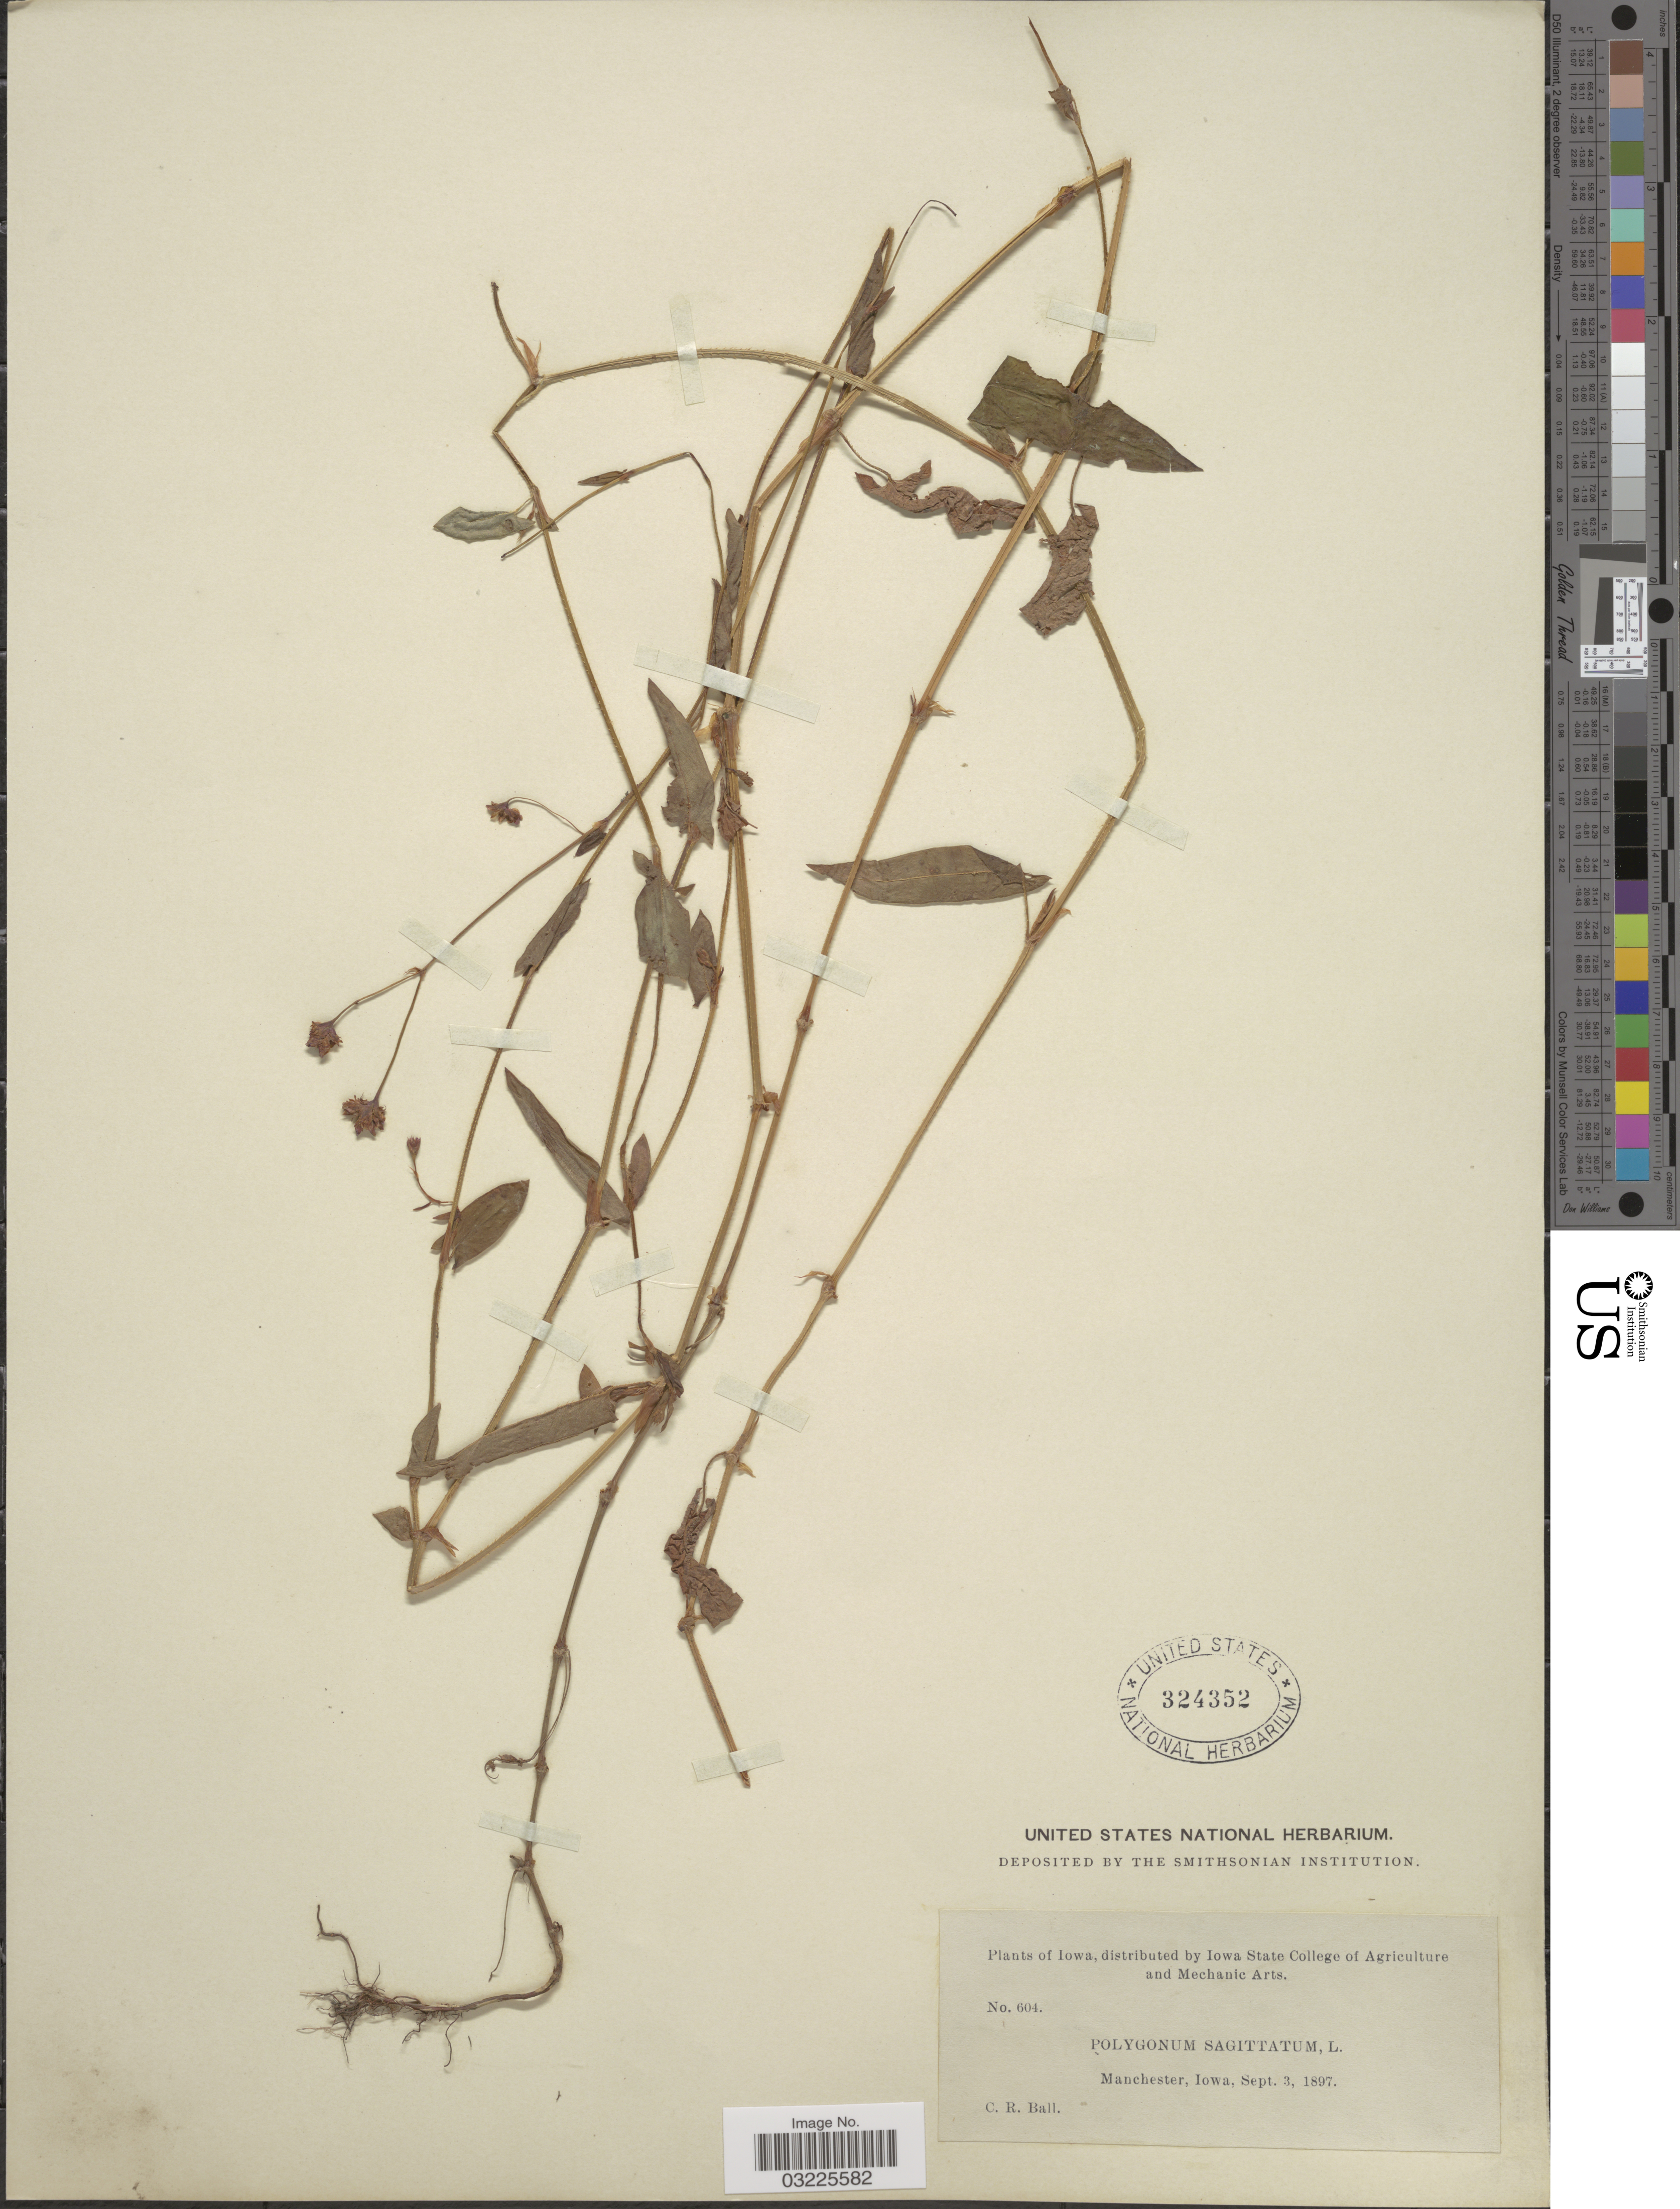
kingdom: Plantae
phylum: Tracheophyta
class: Magnoliopsida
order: Caryophyllales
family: Polygonaceae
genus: Persicaria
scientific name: Persicaria sagittata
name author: (L.) H. Gross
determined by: Atha, D. E.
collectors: C. R. Ball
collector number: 604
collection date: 1897-09-03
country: United States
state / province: Iowa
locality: Manchester.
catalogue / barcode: US 324352